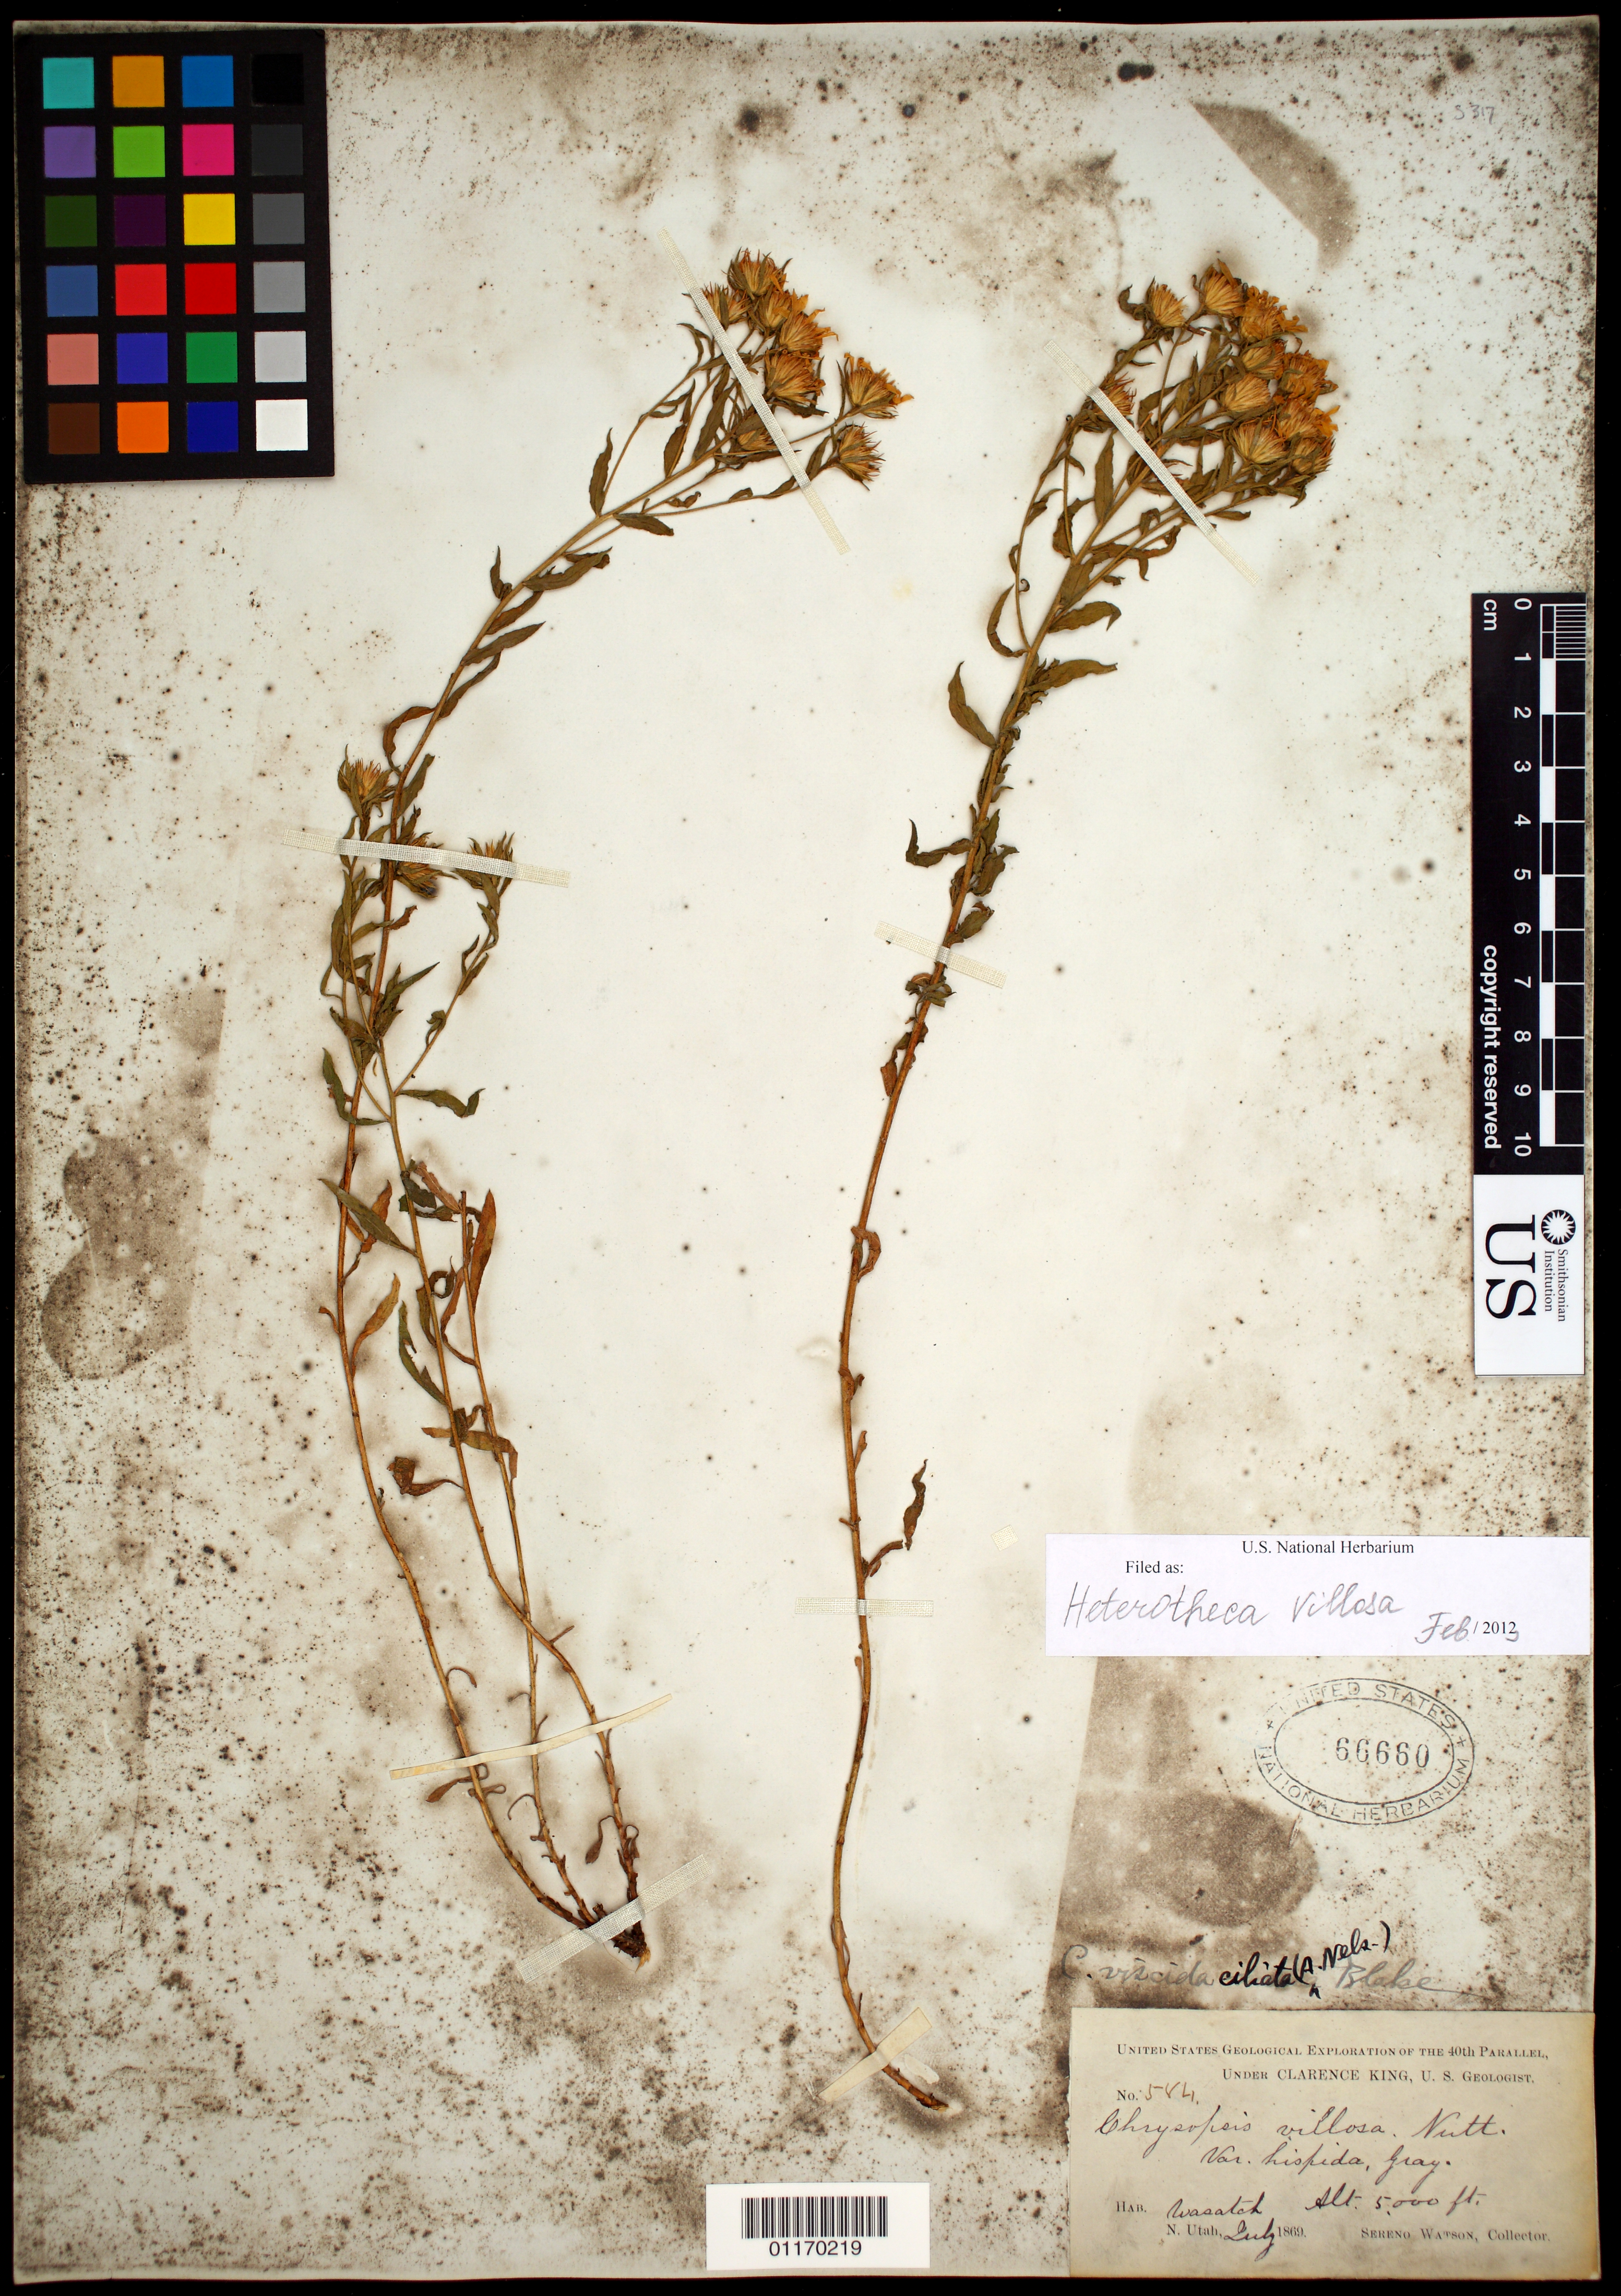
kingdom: Plantae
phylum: Tracheophyta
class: Magnoliopsida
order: Asterales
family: Asteraceae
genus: Heterotheca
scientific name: Heterotheca villosa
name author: (Pursh) Shinners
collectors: S. Watson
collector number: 584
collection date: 1869-07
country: United States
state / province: Utah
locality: Wasatch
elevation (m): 1524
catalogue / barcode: US 66660